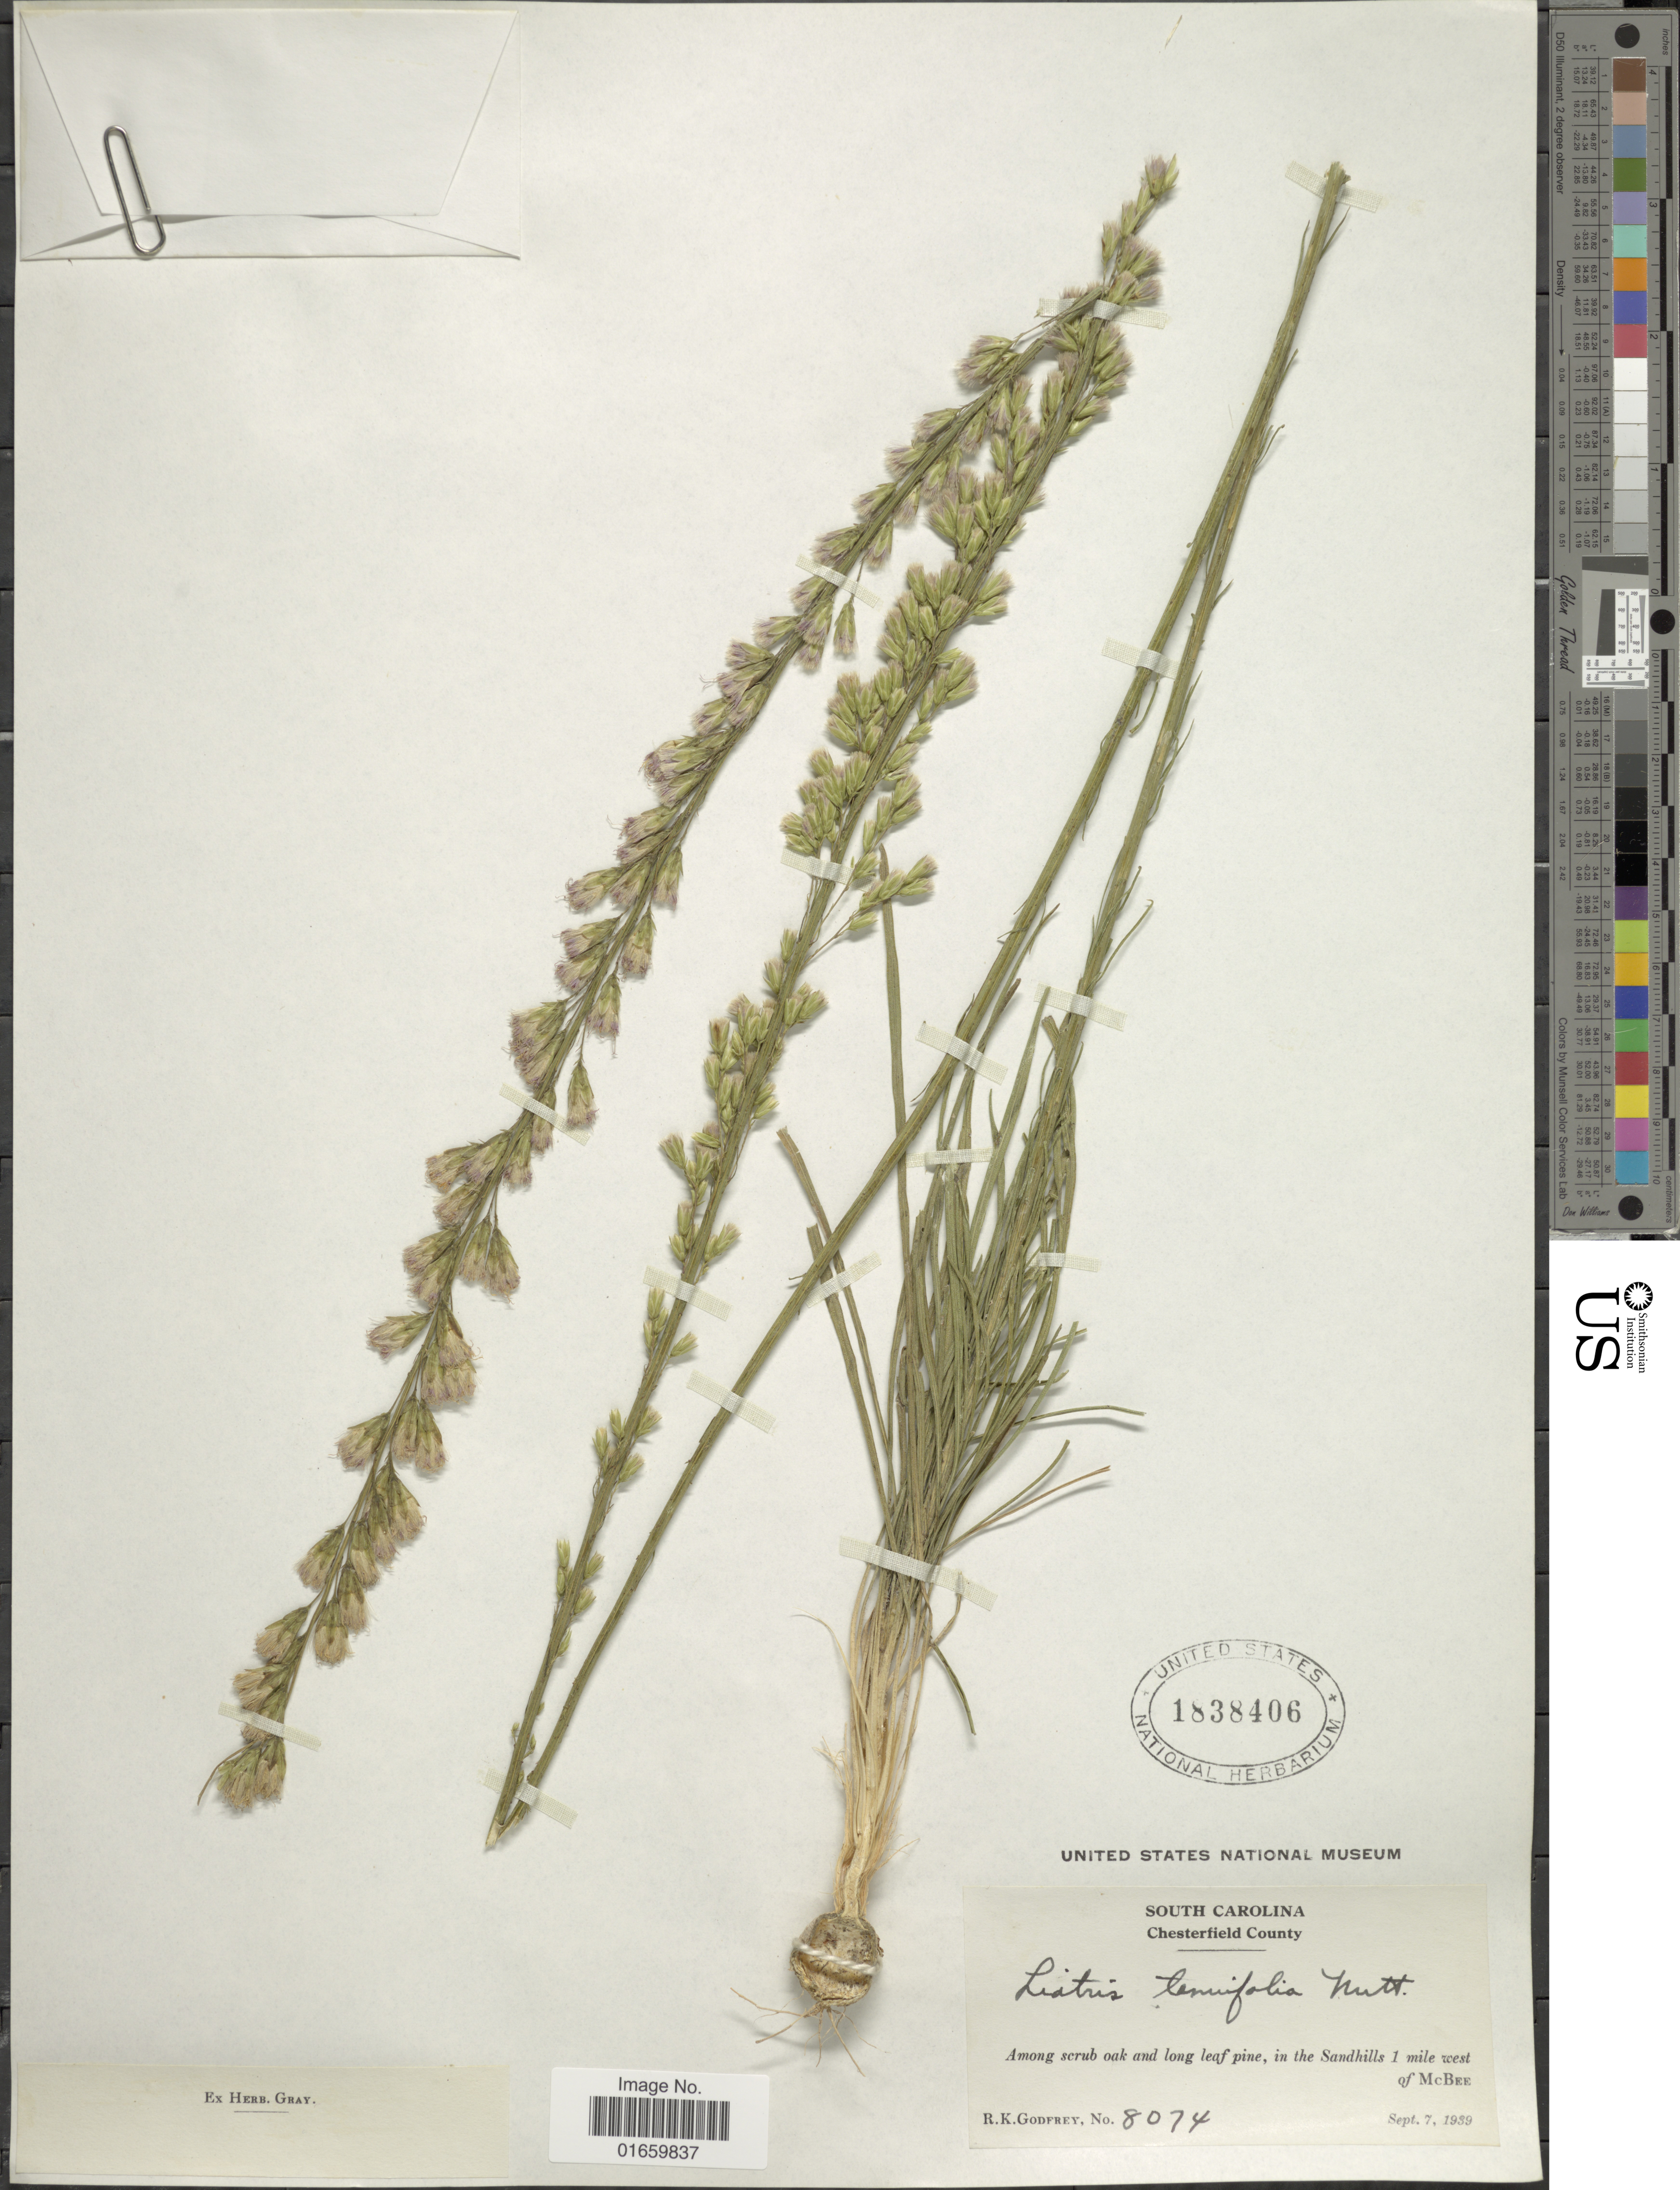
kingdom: Plantae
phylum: Tracheophyta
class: Magnoliopsida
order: Asterales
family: Asteraceae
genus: Liatris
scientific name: Liatris tenuifolia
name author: Nutt.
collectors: R. K. Godfrey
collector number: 8074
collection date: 1939-09-07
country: United States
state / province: South Carolina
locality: Chesterfield County, in the Sandhills 1 mile west of McBee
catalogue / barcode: US 1838406